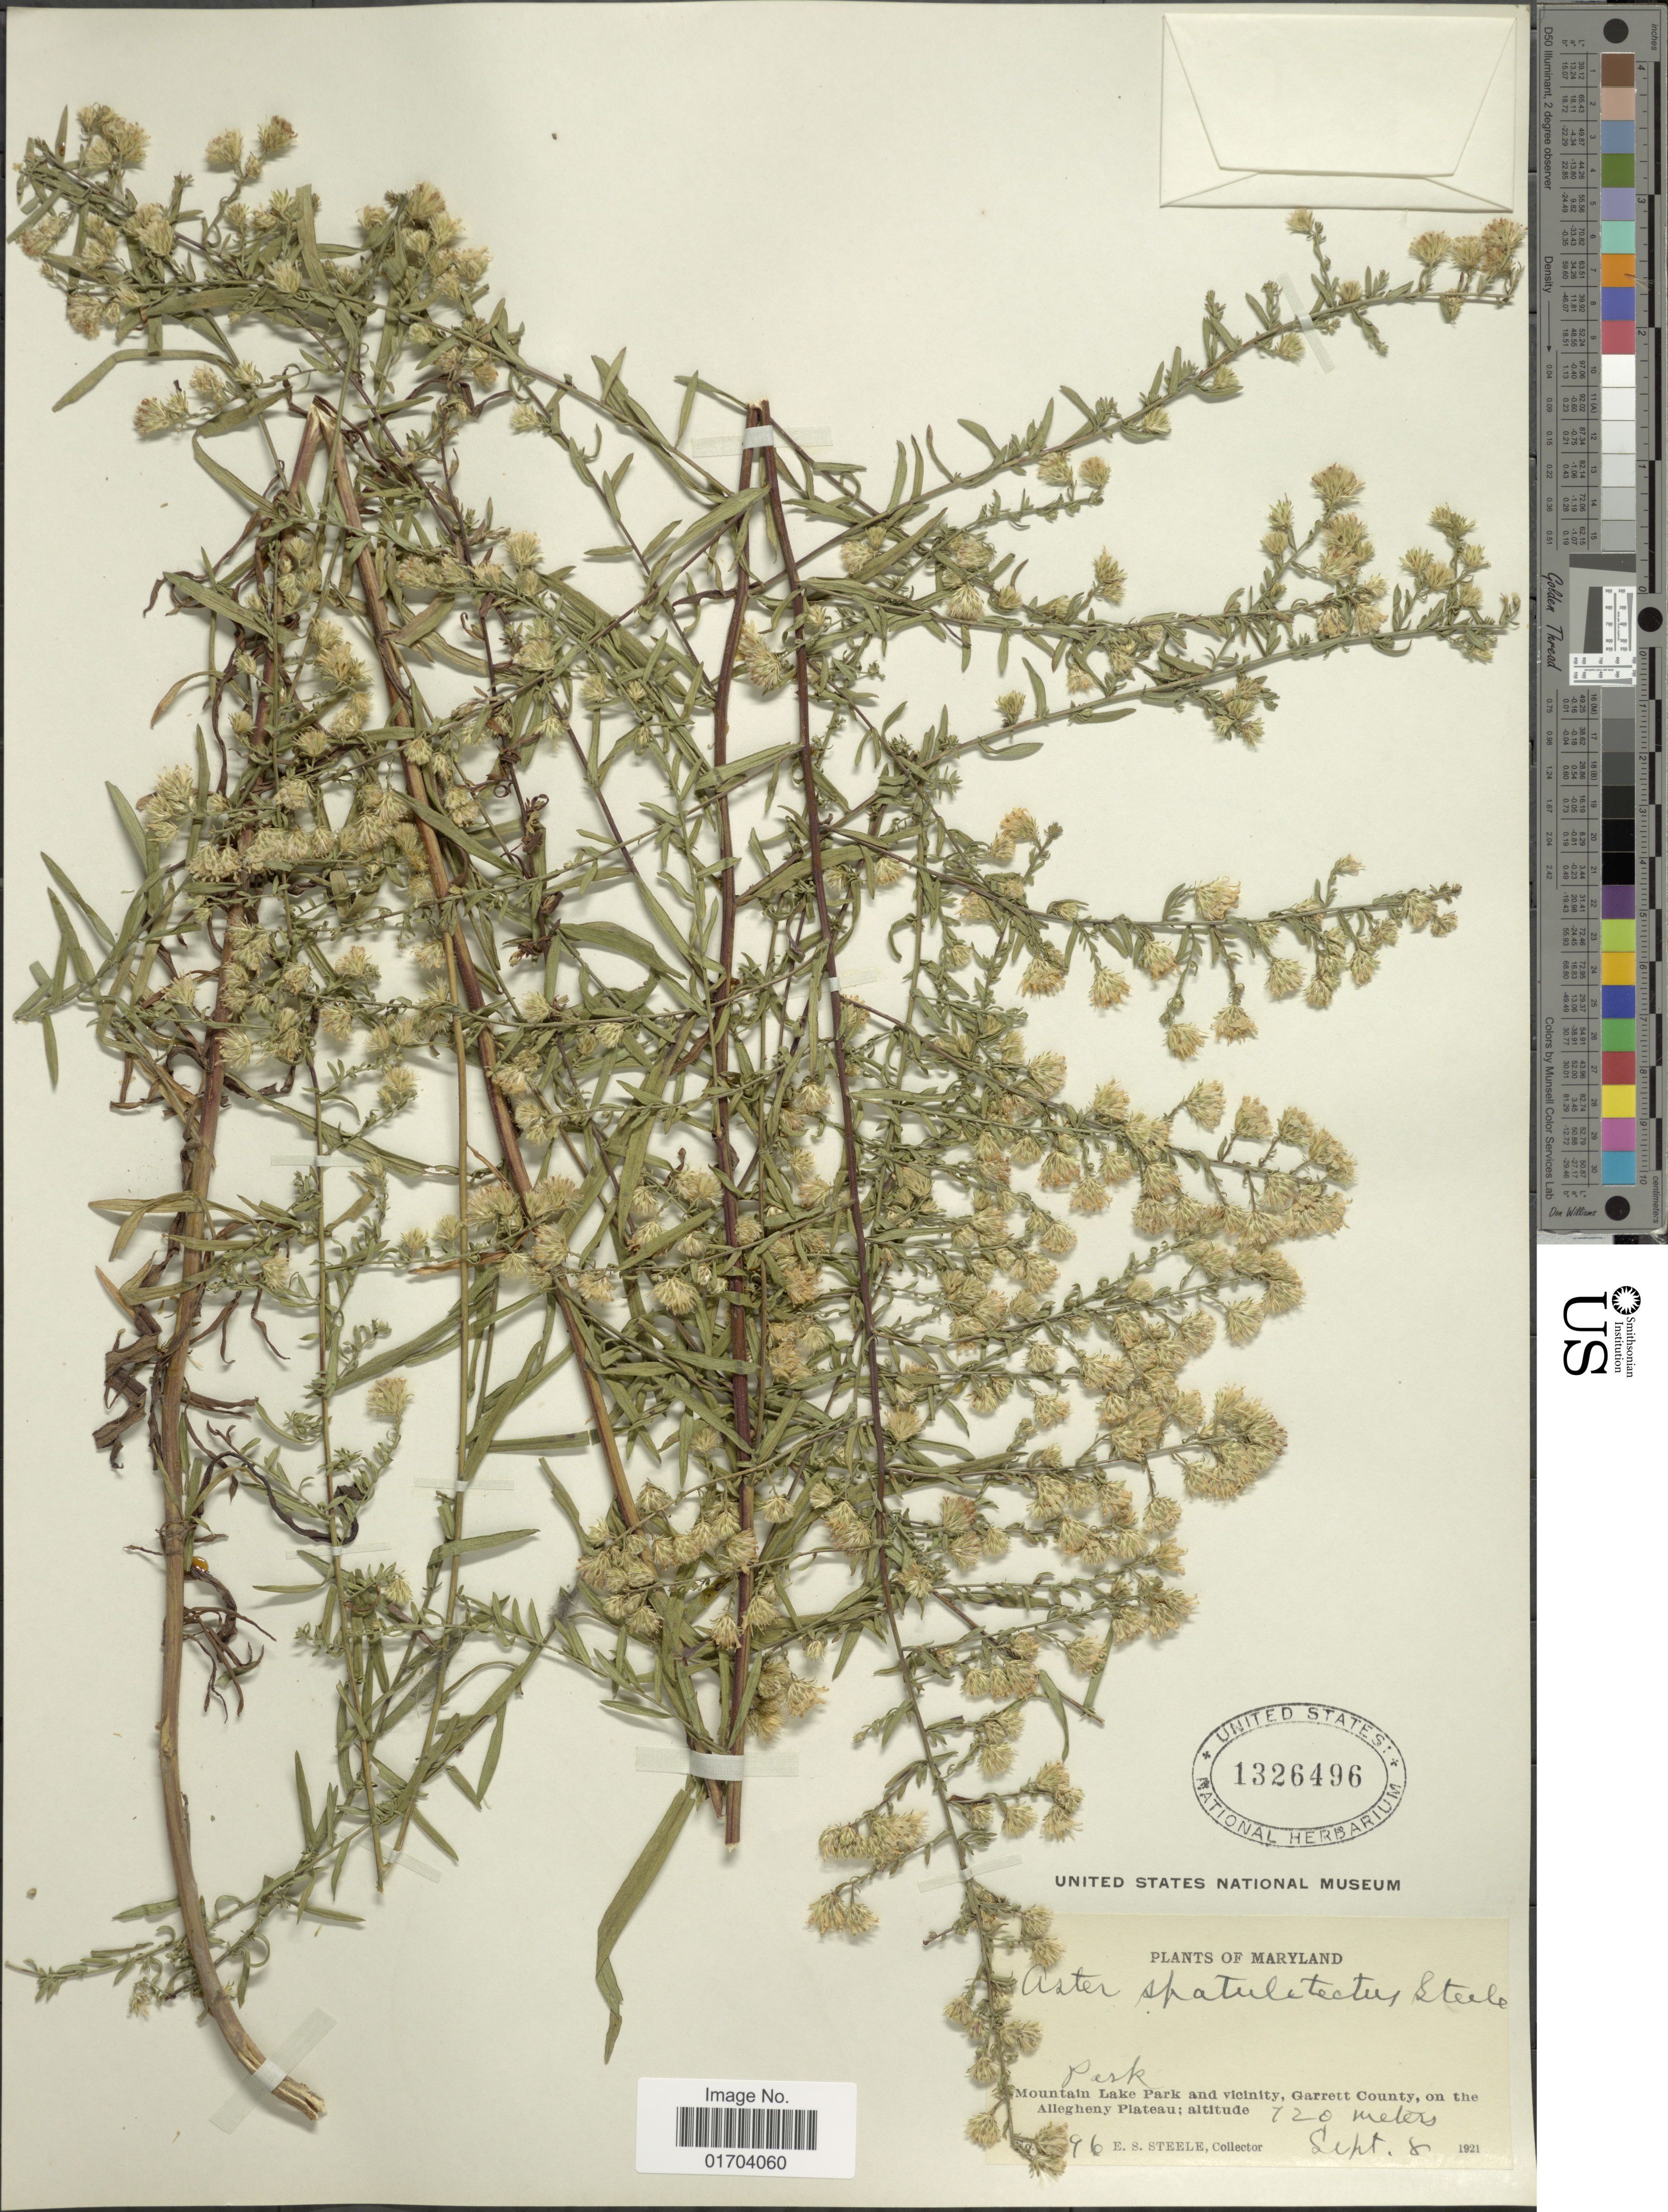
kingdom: Plantae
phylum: Tracheophyta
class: Magnoliopsida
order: Asterales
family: Asteraceae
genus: Aster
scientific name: Aster spatulitectus E.S. Steele sp. nov. ined.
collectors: E. Steele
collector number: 96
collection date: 1921-09-08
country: United States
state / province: Maryland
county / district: Garrett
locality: Park, Mountain Lake Park and Vicinity, Garrett County, on the Allegheny Plateau.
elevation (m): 720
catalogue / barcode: US 1326496